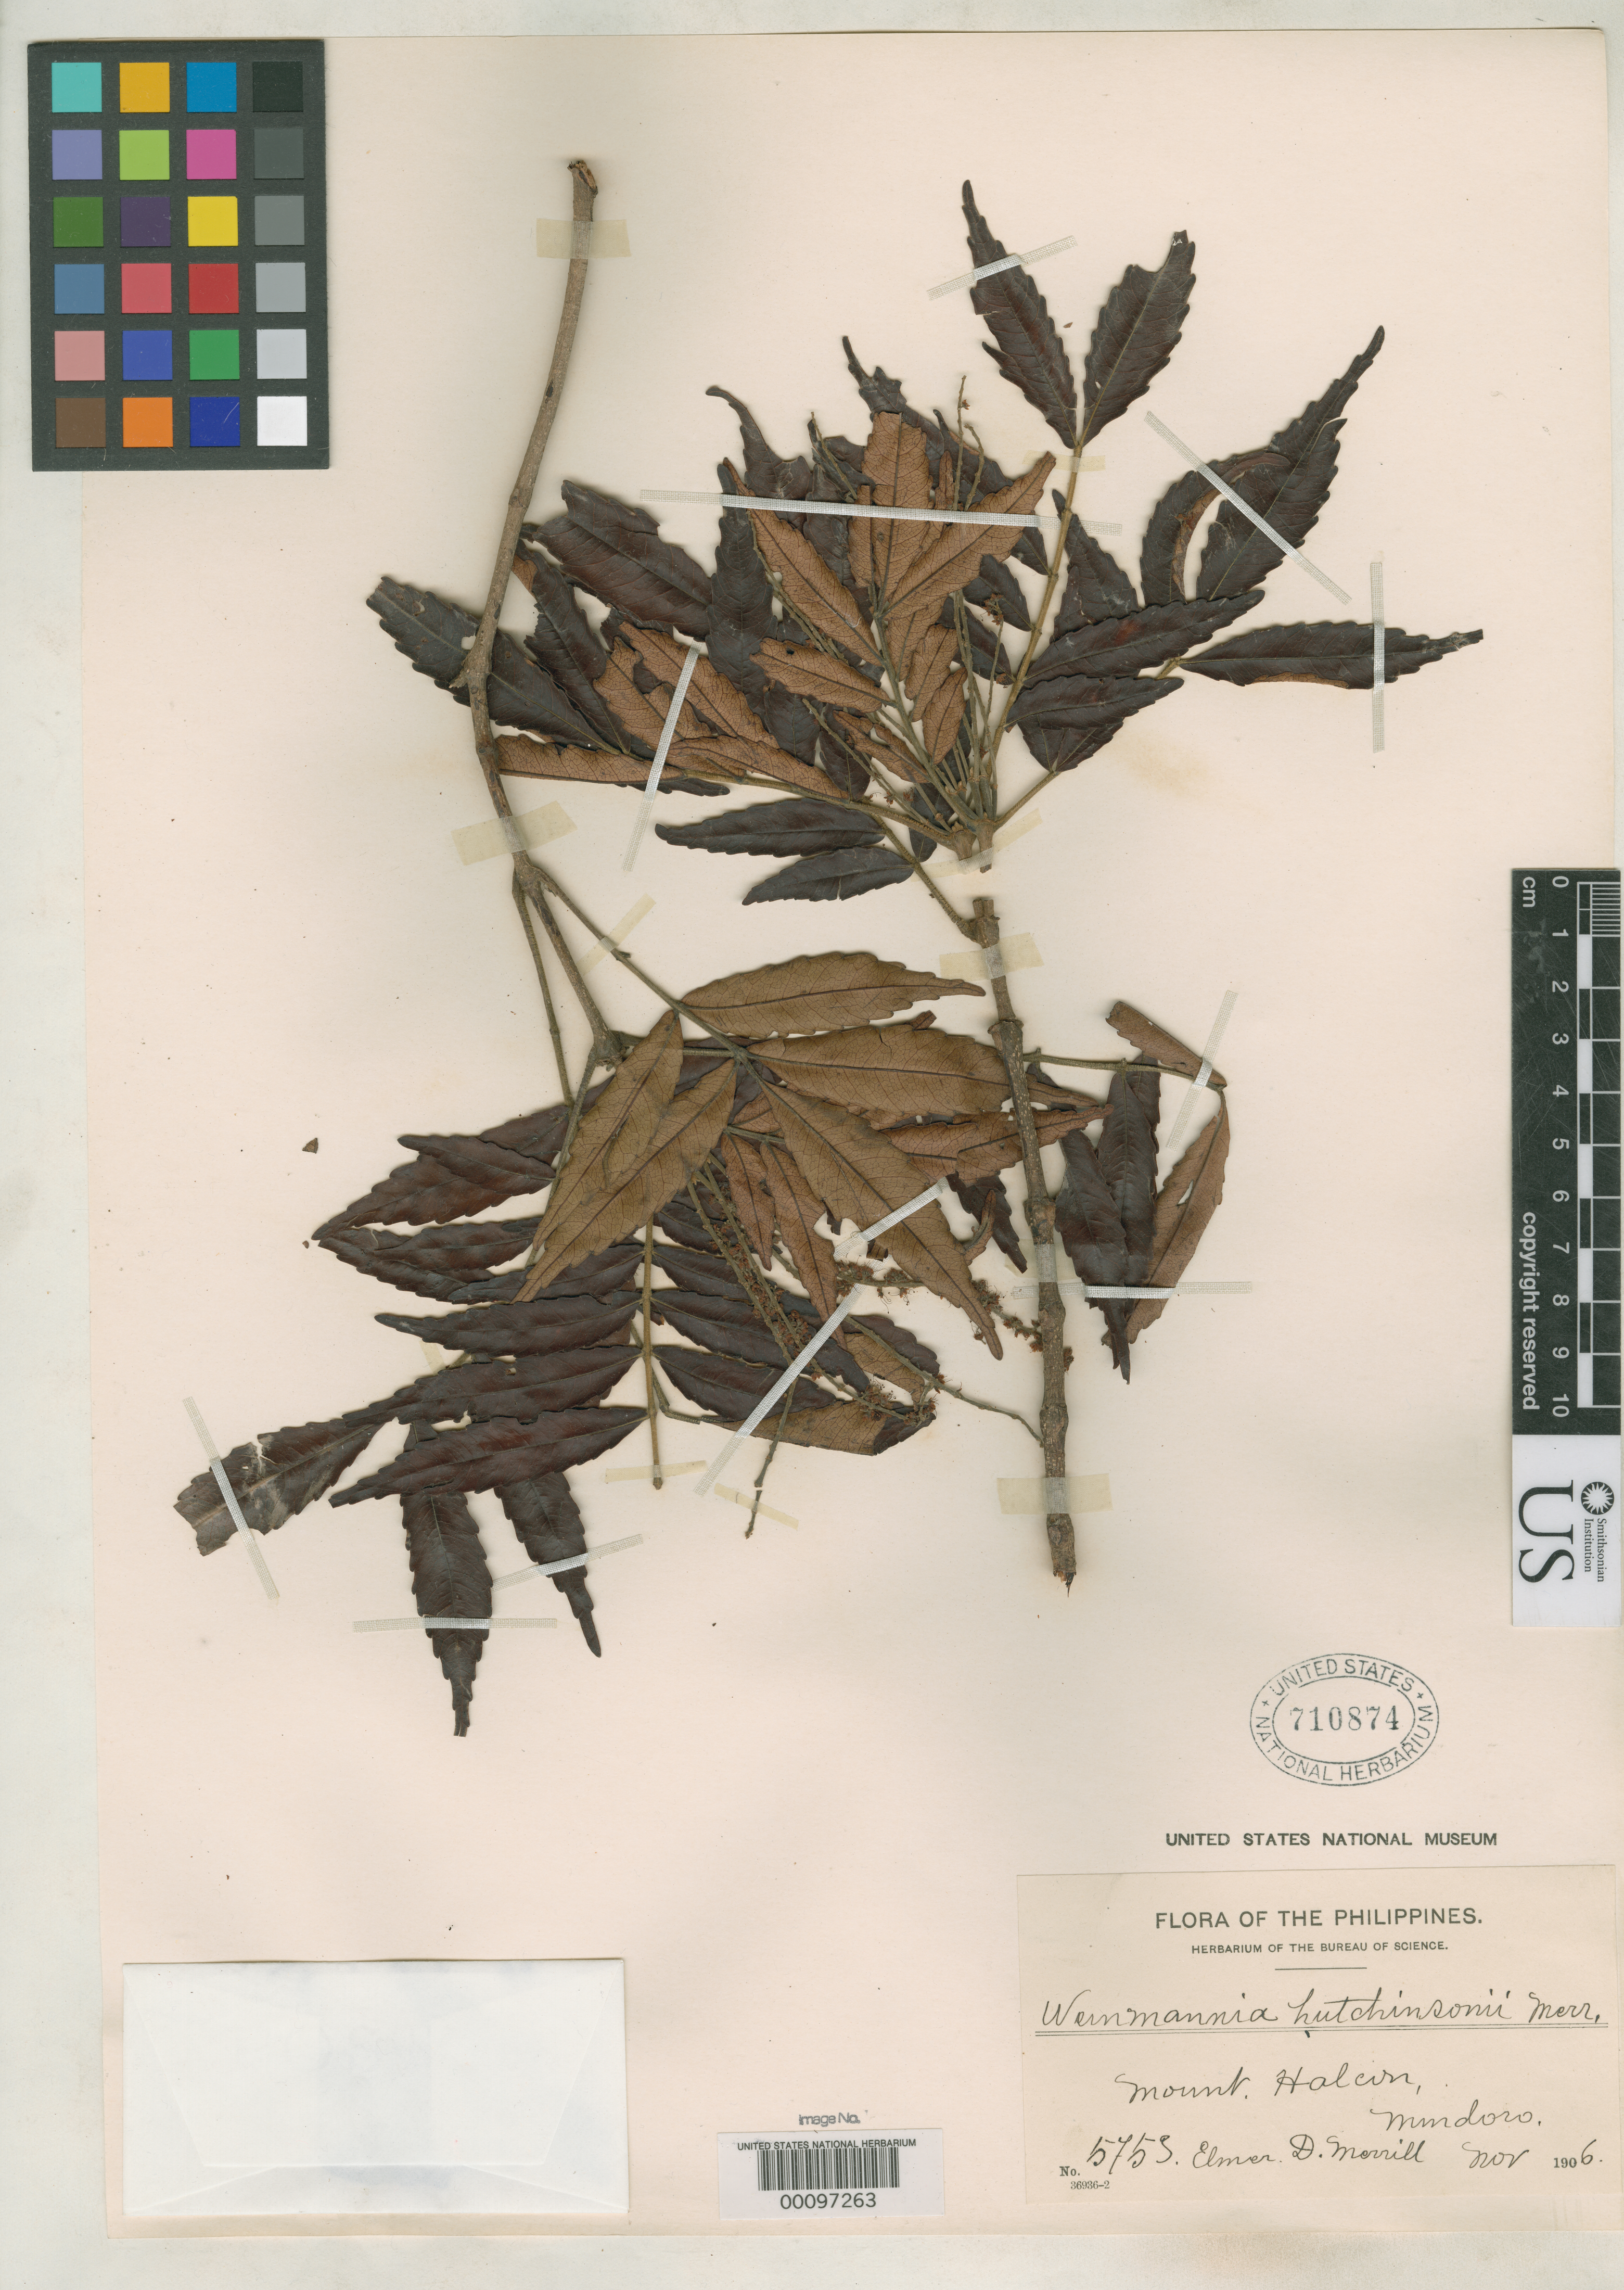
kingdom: Plantae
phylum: Tracheophyta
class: Magnoliopsida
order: Oxalidales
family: Cunoniaceae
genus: Weinmannia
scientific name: Weinmannia hutchinsonii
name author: Merr.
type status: Isotype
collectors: E. D. Merrill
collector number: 5753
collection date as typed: Nov 1906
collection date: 1906-11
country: Philippines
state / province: Mimaropa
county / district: Mindoro Oriental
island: Mindoro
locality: Mt. Halcon, Mindoro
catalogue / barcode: US 710874